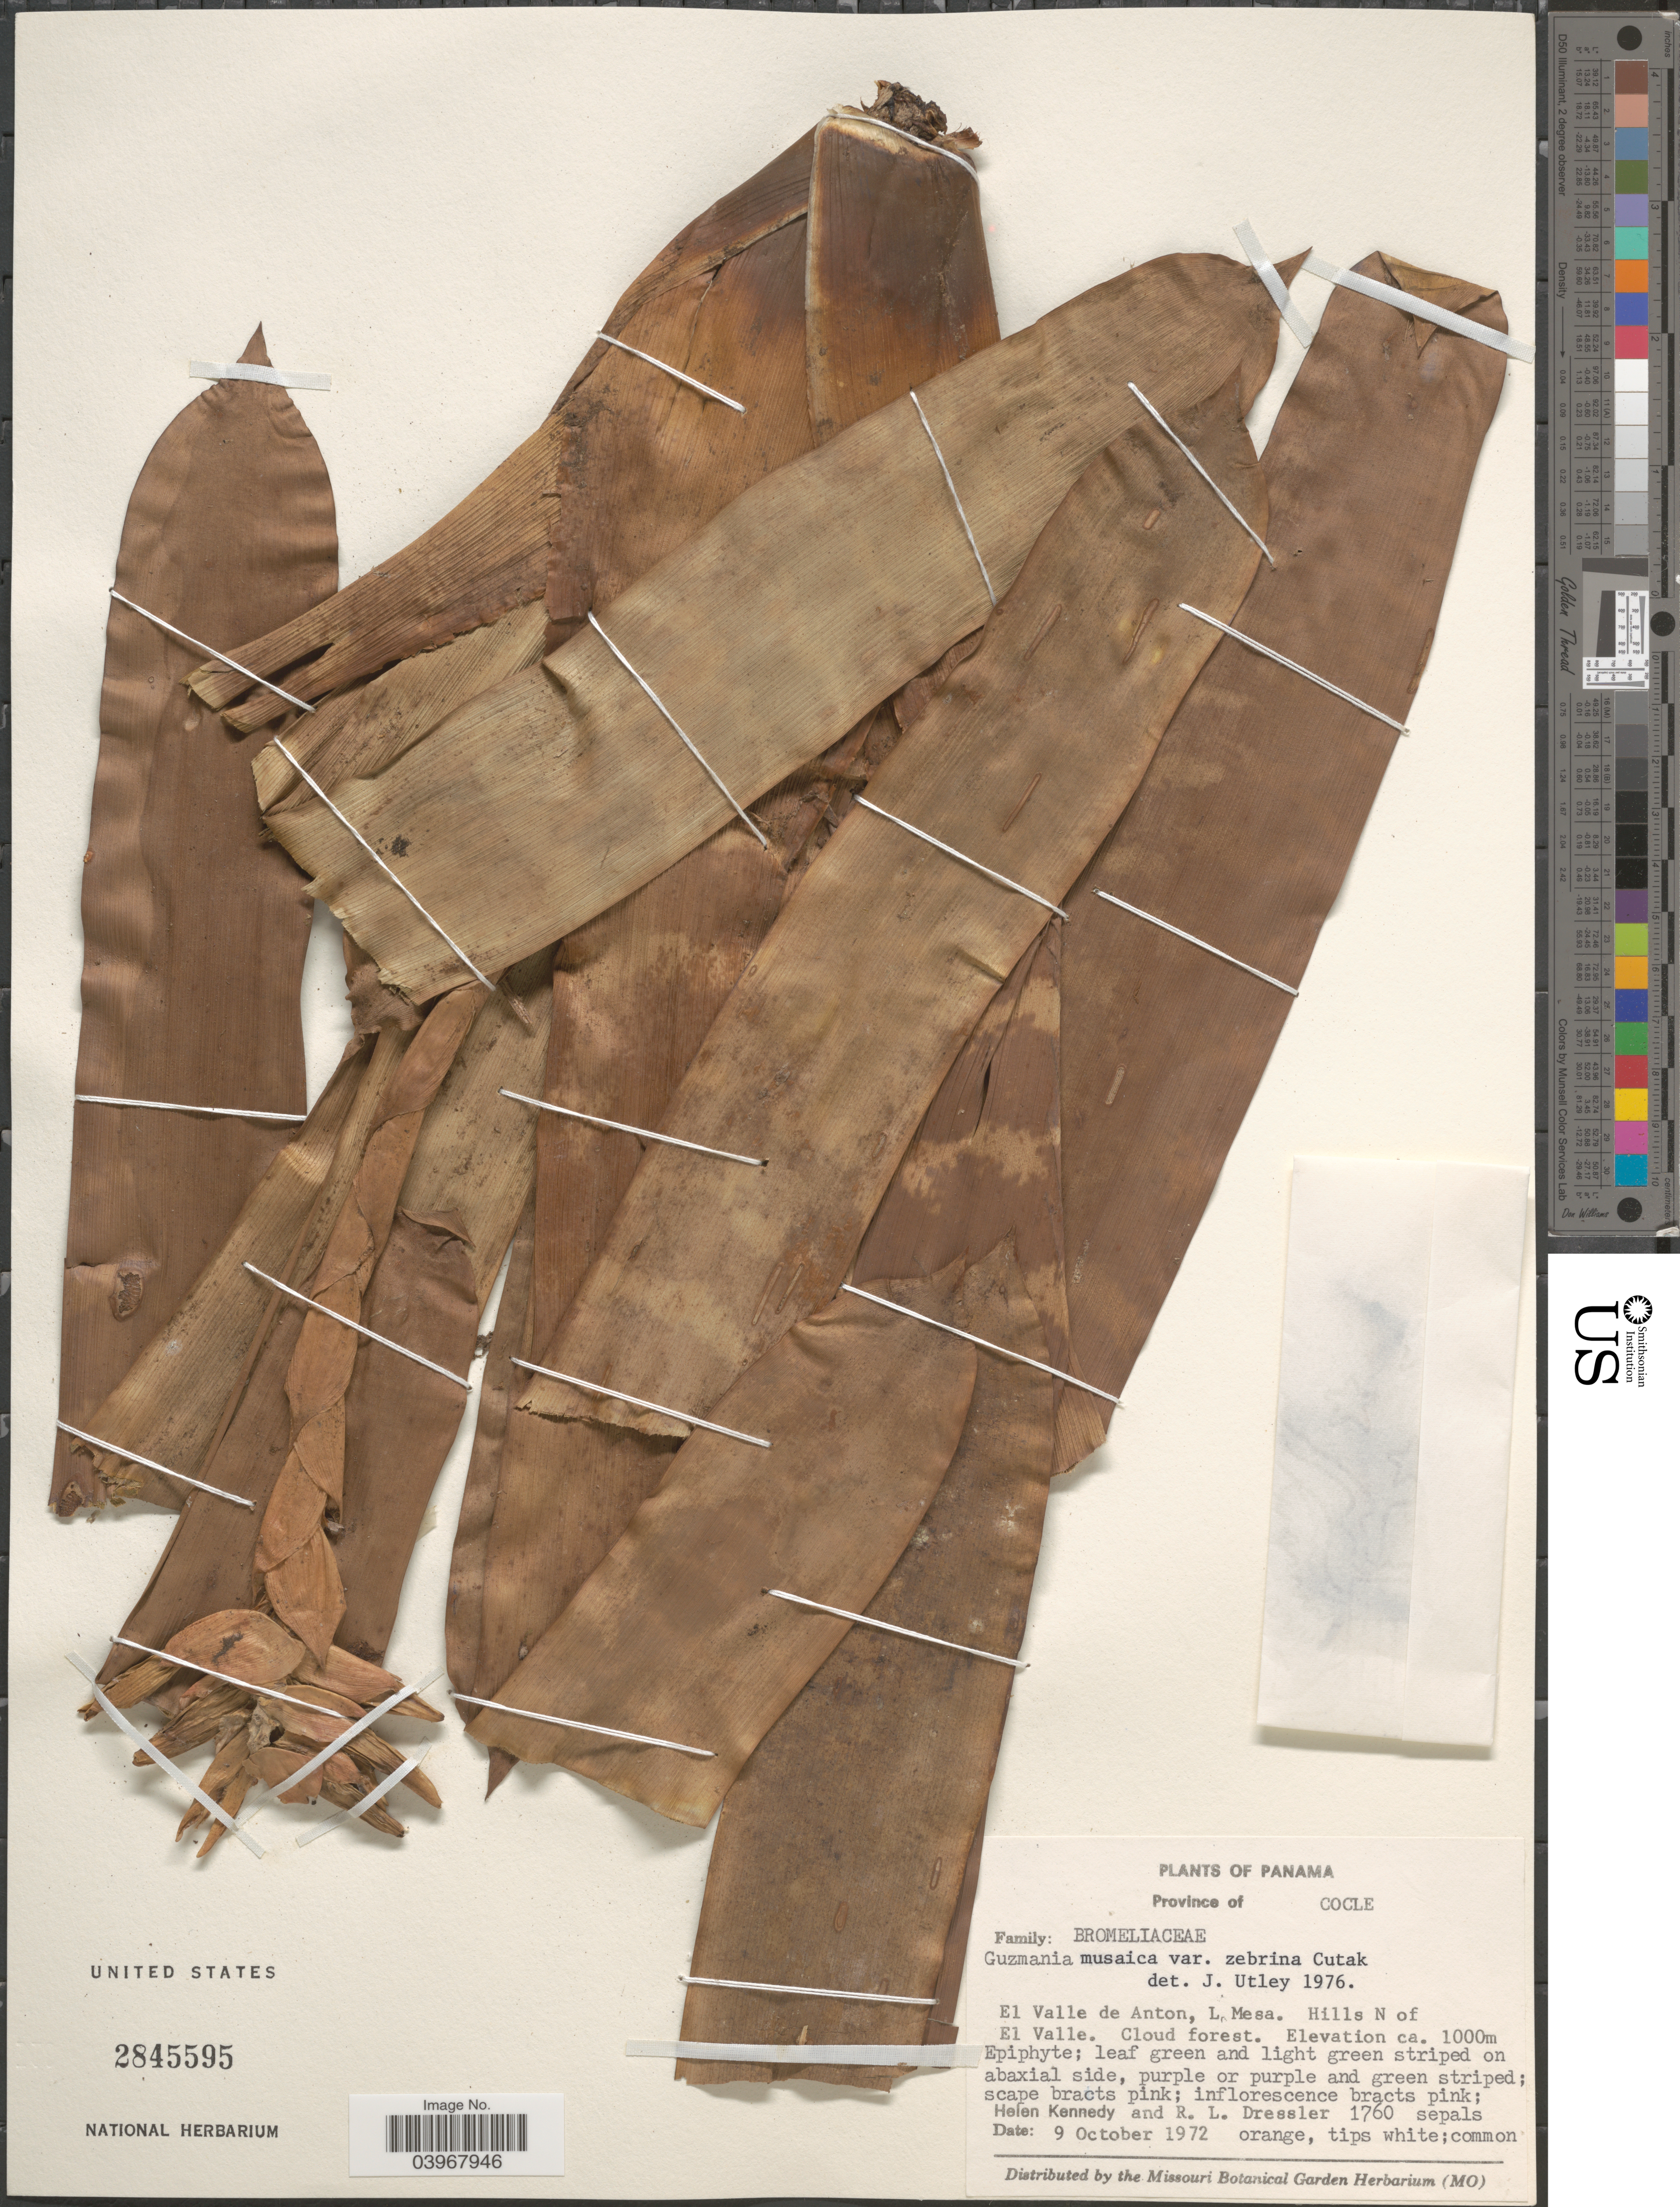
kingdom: Plantae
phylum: Tracheophyta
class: Liliopsida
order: Poales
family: Bromeliaceae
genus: Guzmania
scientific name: Guzmania musaica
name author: (Linden & André) Mez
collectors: H. Kennedy & R. Dressler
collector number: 1760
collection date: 1972-10-09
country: Panama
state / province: Cocle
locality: El Valle de Anton, L Mesa. Hills N of El Valle.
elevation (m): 1000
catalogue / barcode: US 2845595